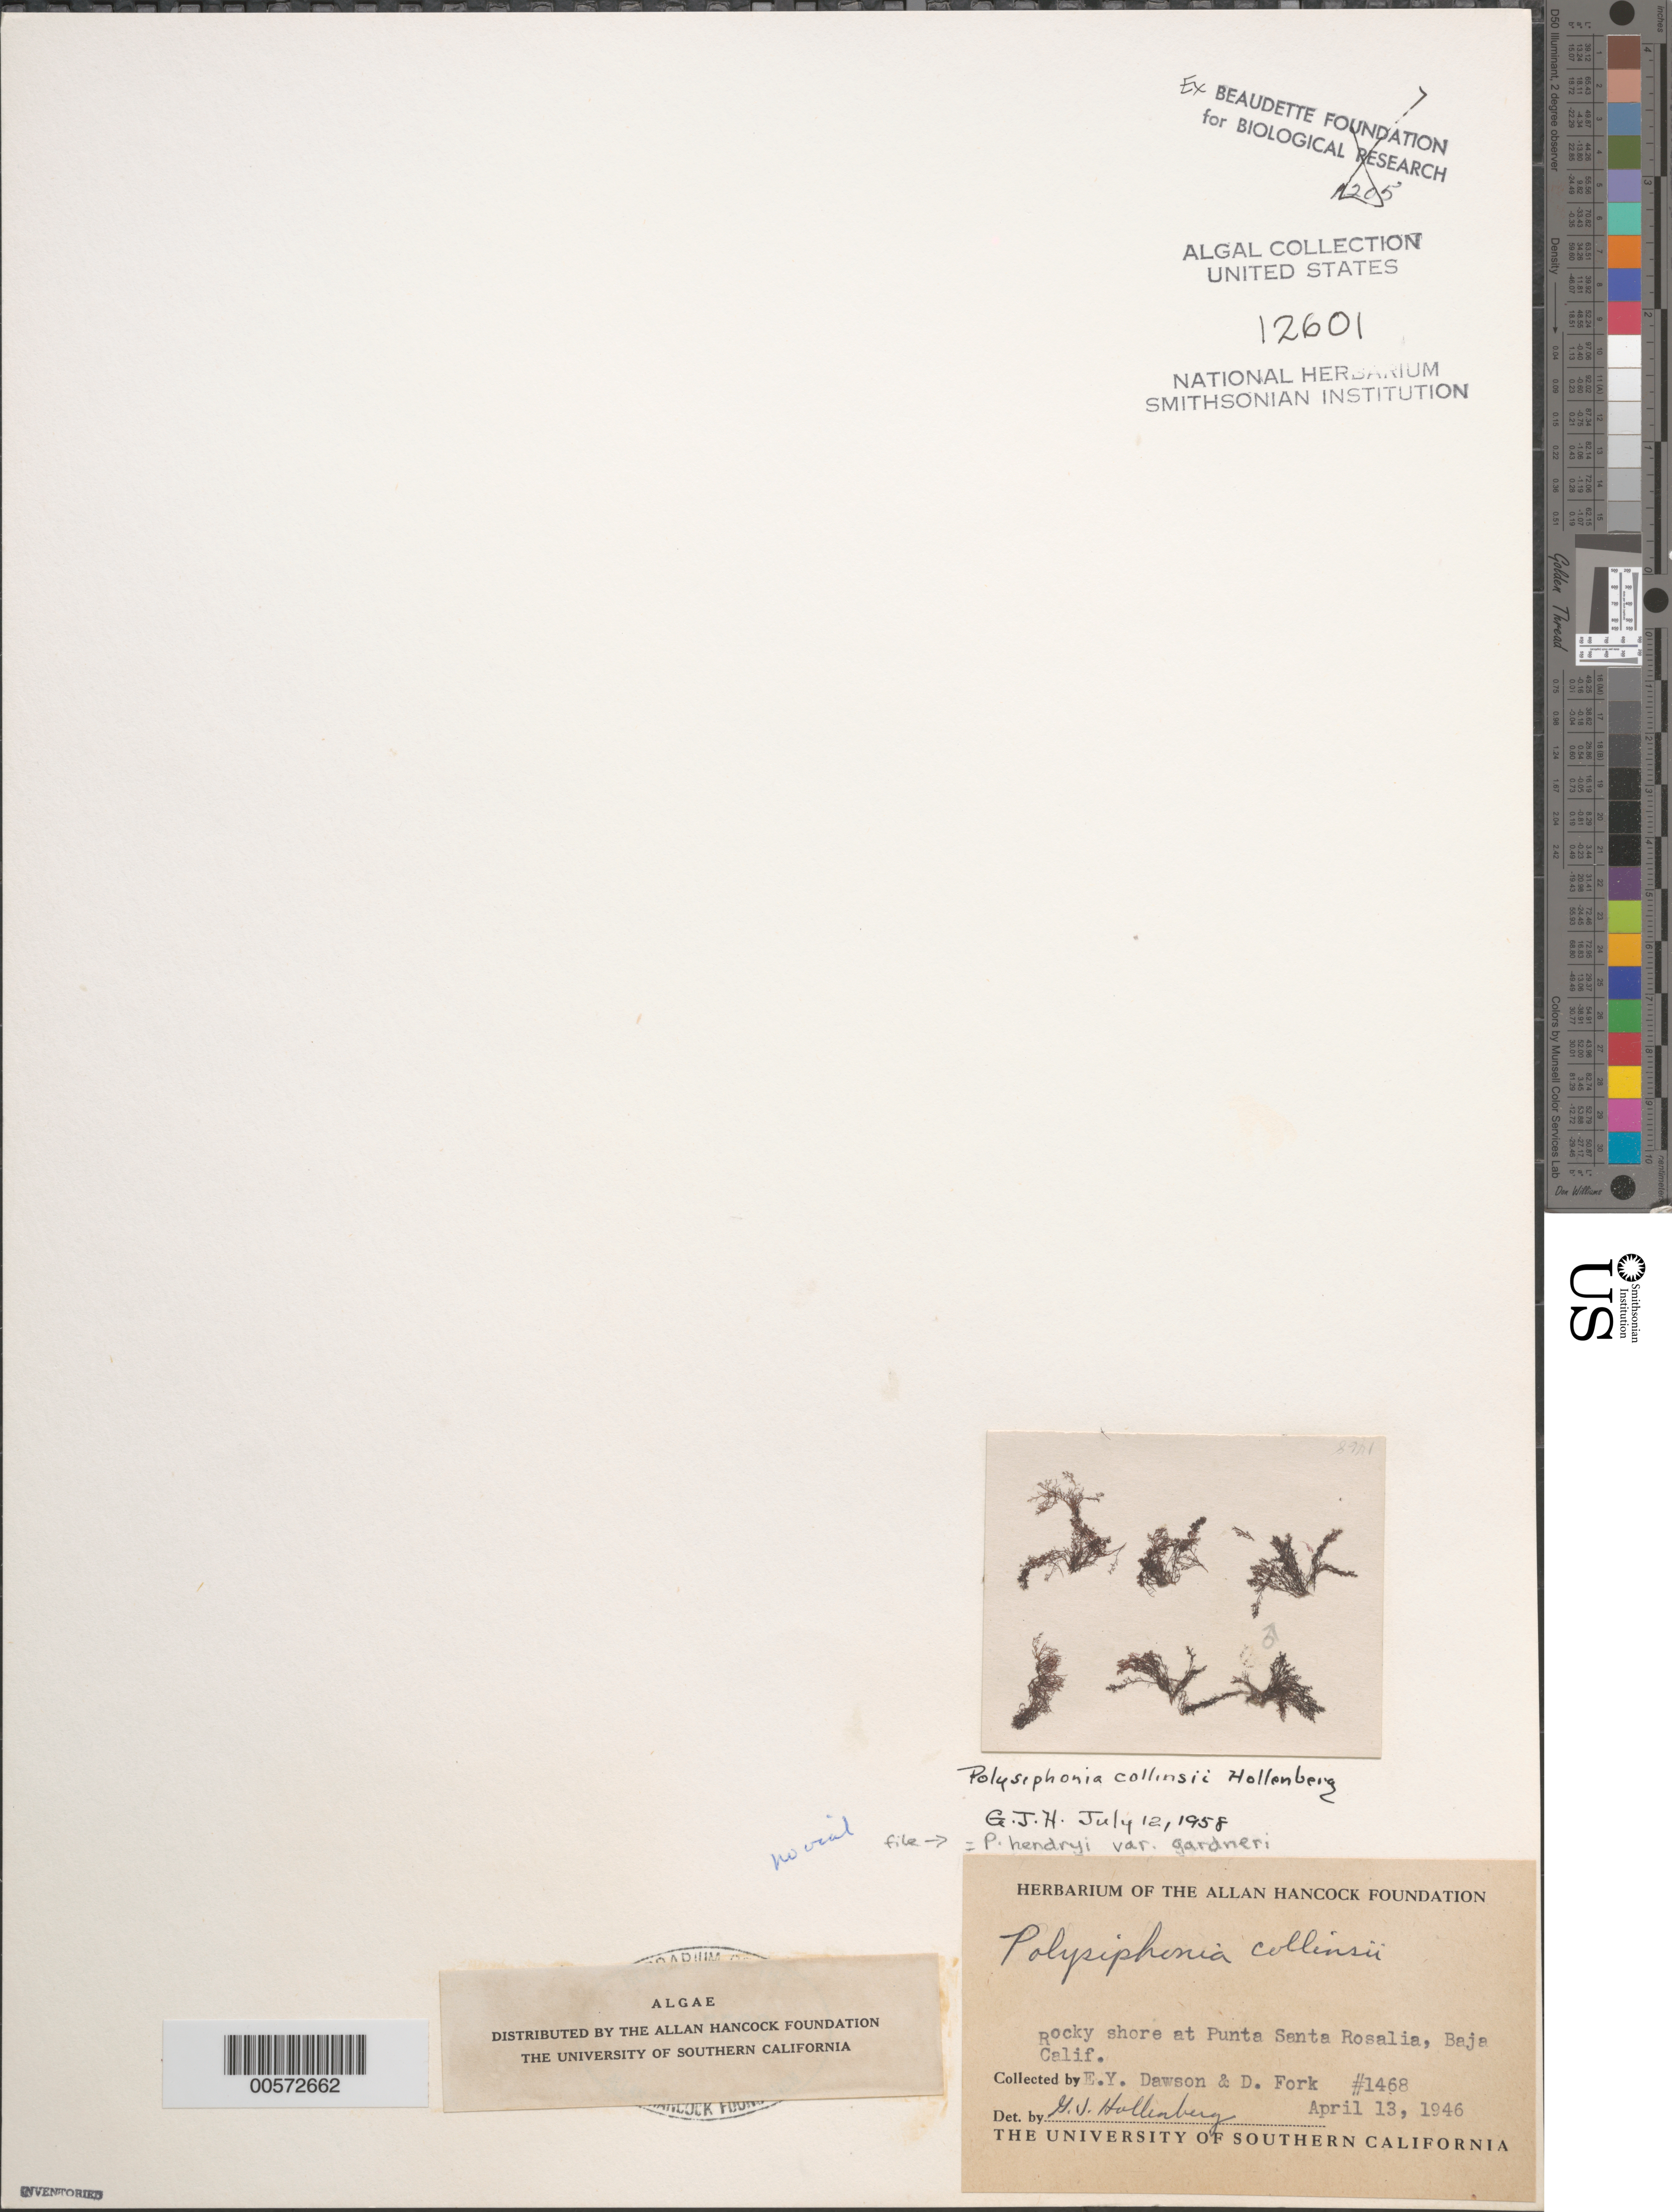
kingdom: Plantae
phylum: Rhodophyta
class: Florideophyceae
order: Ceramiales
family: Rhodomelaceae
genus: Polysiphonia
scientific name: Polysiphonia hendryi var. gardneri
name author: (Kylin) Hollenb.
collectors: E. Y. Dawson & D. Fork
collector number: EYD 1468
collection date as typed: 13 Apr 1946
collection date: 1946-04-13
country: Mexico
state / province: Baja California Sur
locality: Punta Santa Rosalia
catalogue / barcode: US 12601